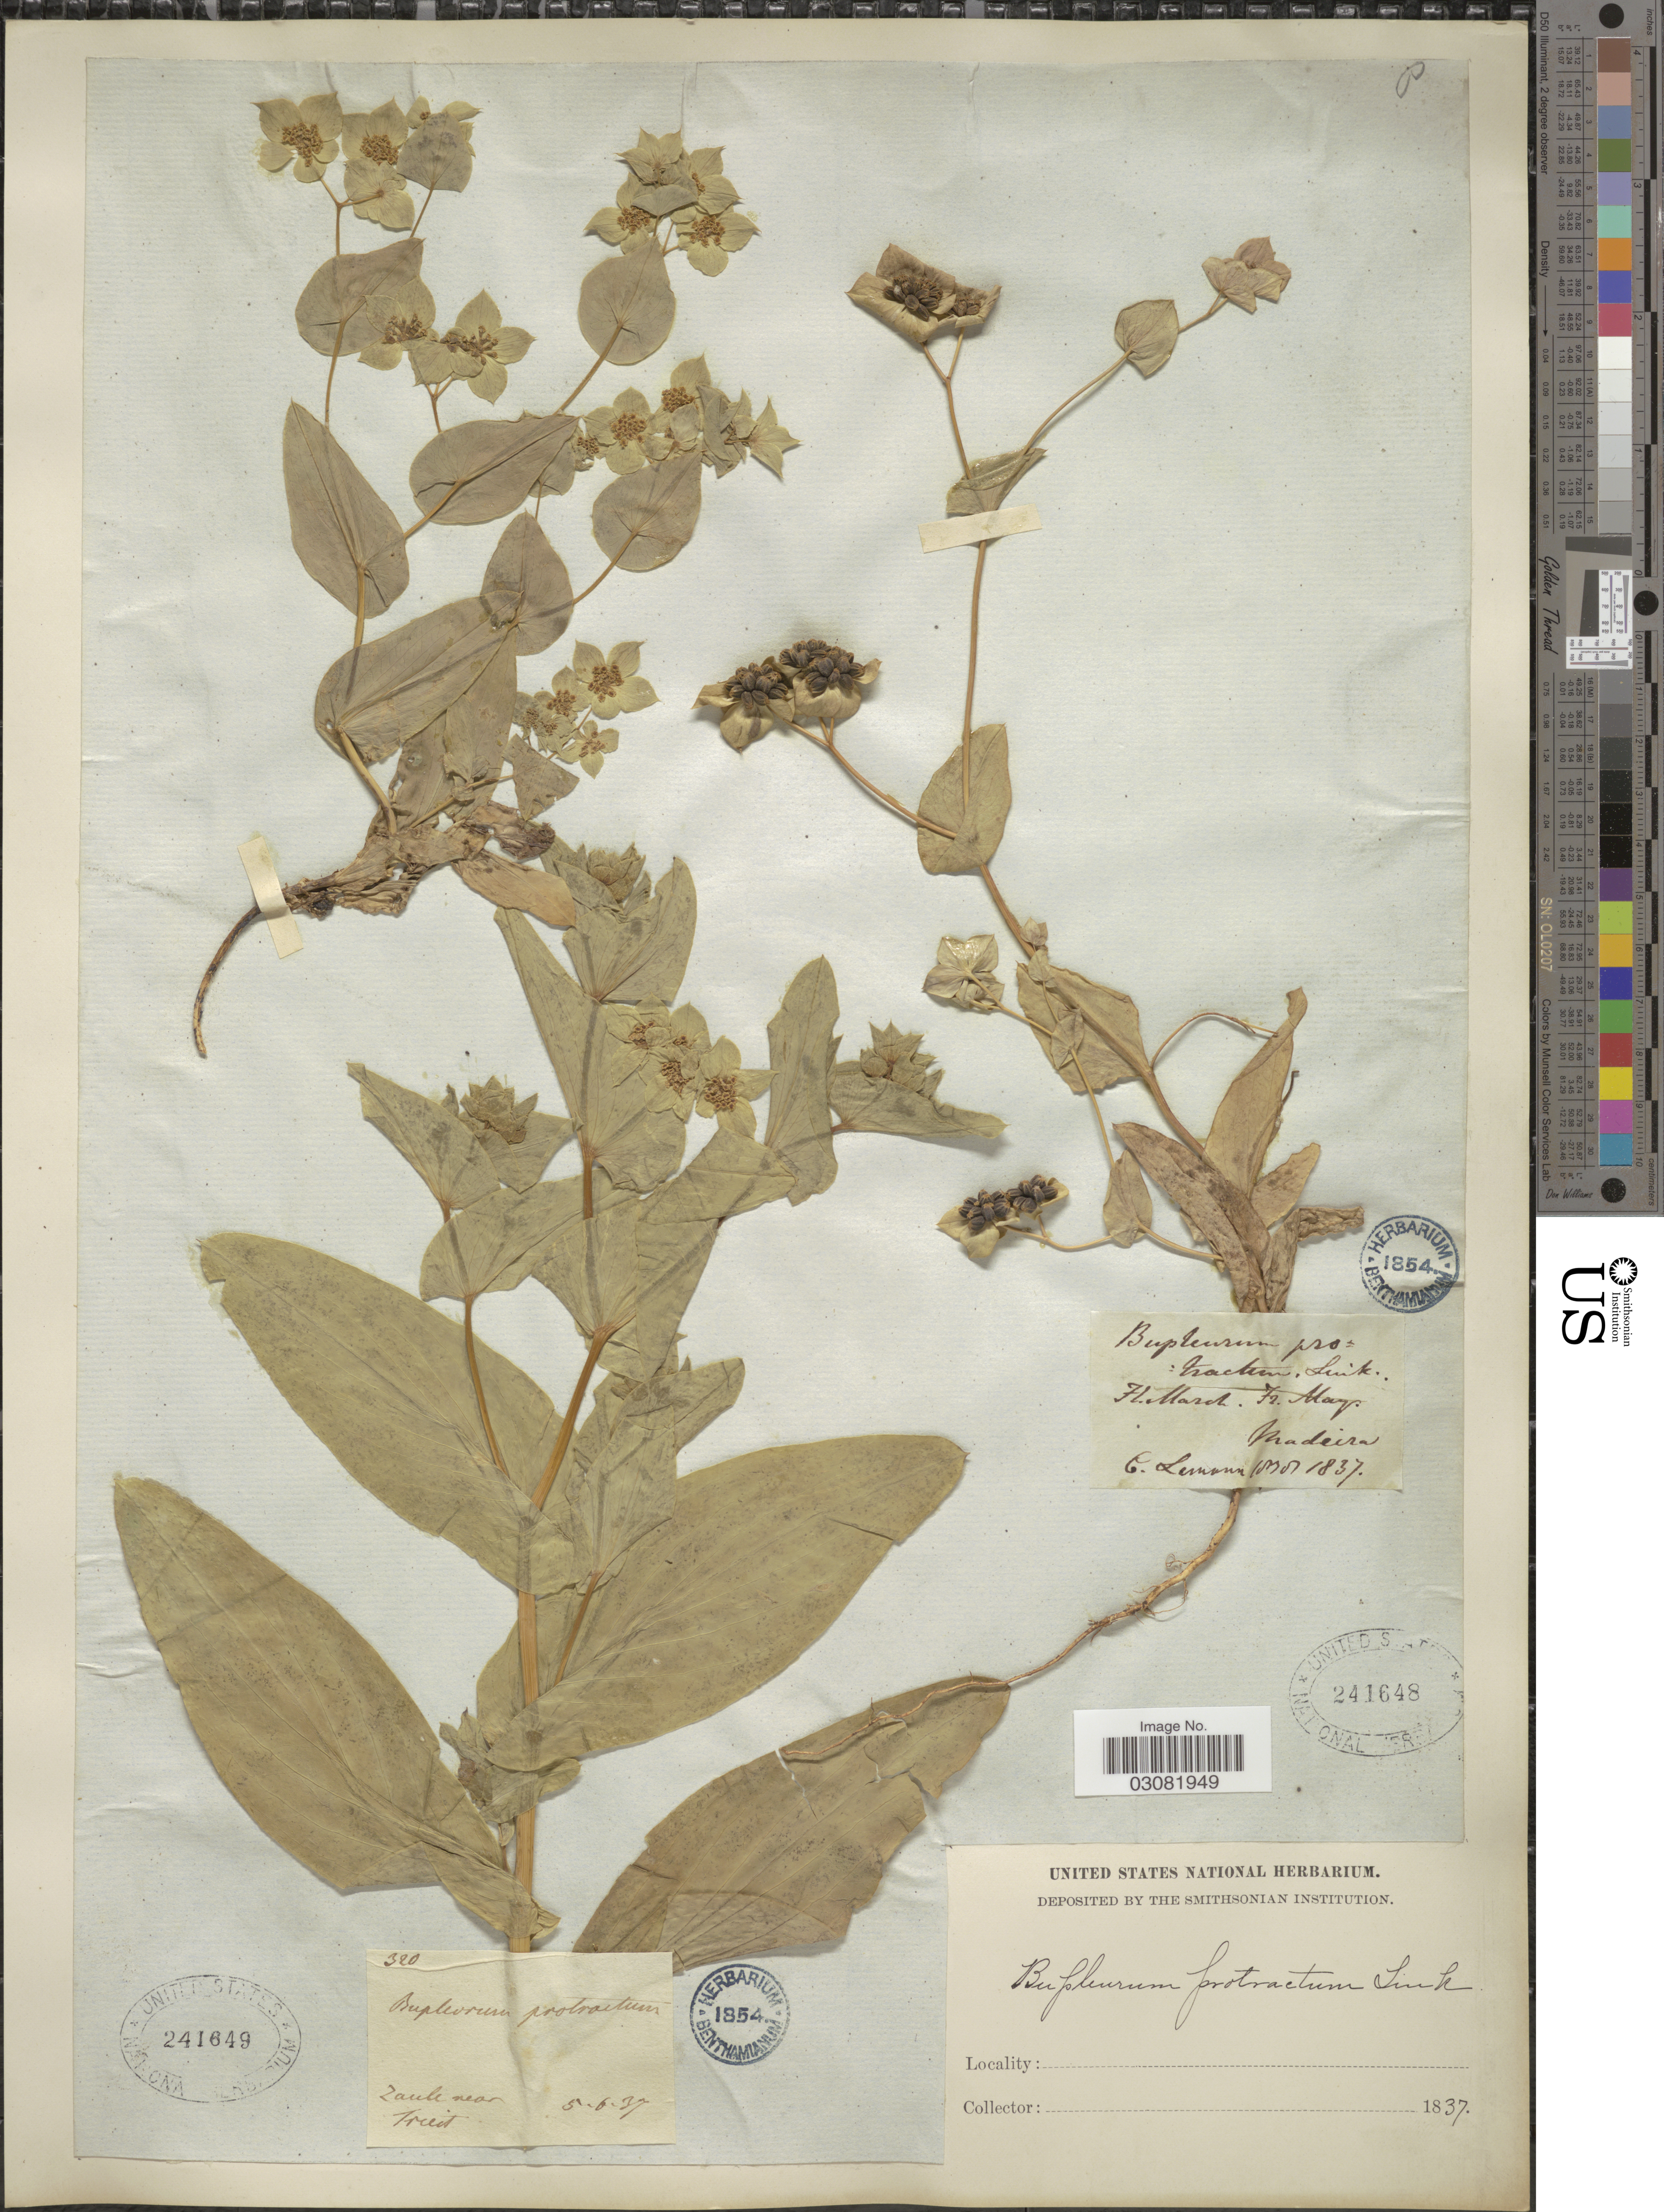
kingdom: Plantae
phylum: Tracheophyta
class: Magnoliopsida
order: Apiales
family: Apiaceae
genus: Bupleurum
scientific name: Bupleurum subovatum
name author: Link ex Spreng.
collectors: C. Lemann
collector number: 1878*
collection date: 1837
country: Portugal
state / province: Madeira (Aut. Reg.)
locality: Madeira.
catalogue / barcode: US 241648